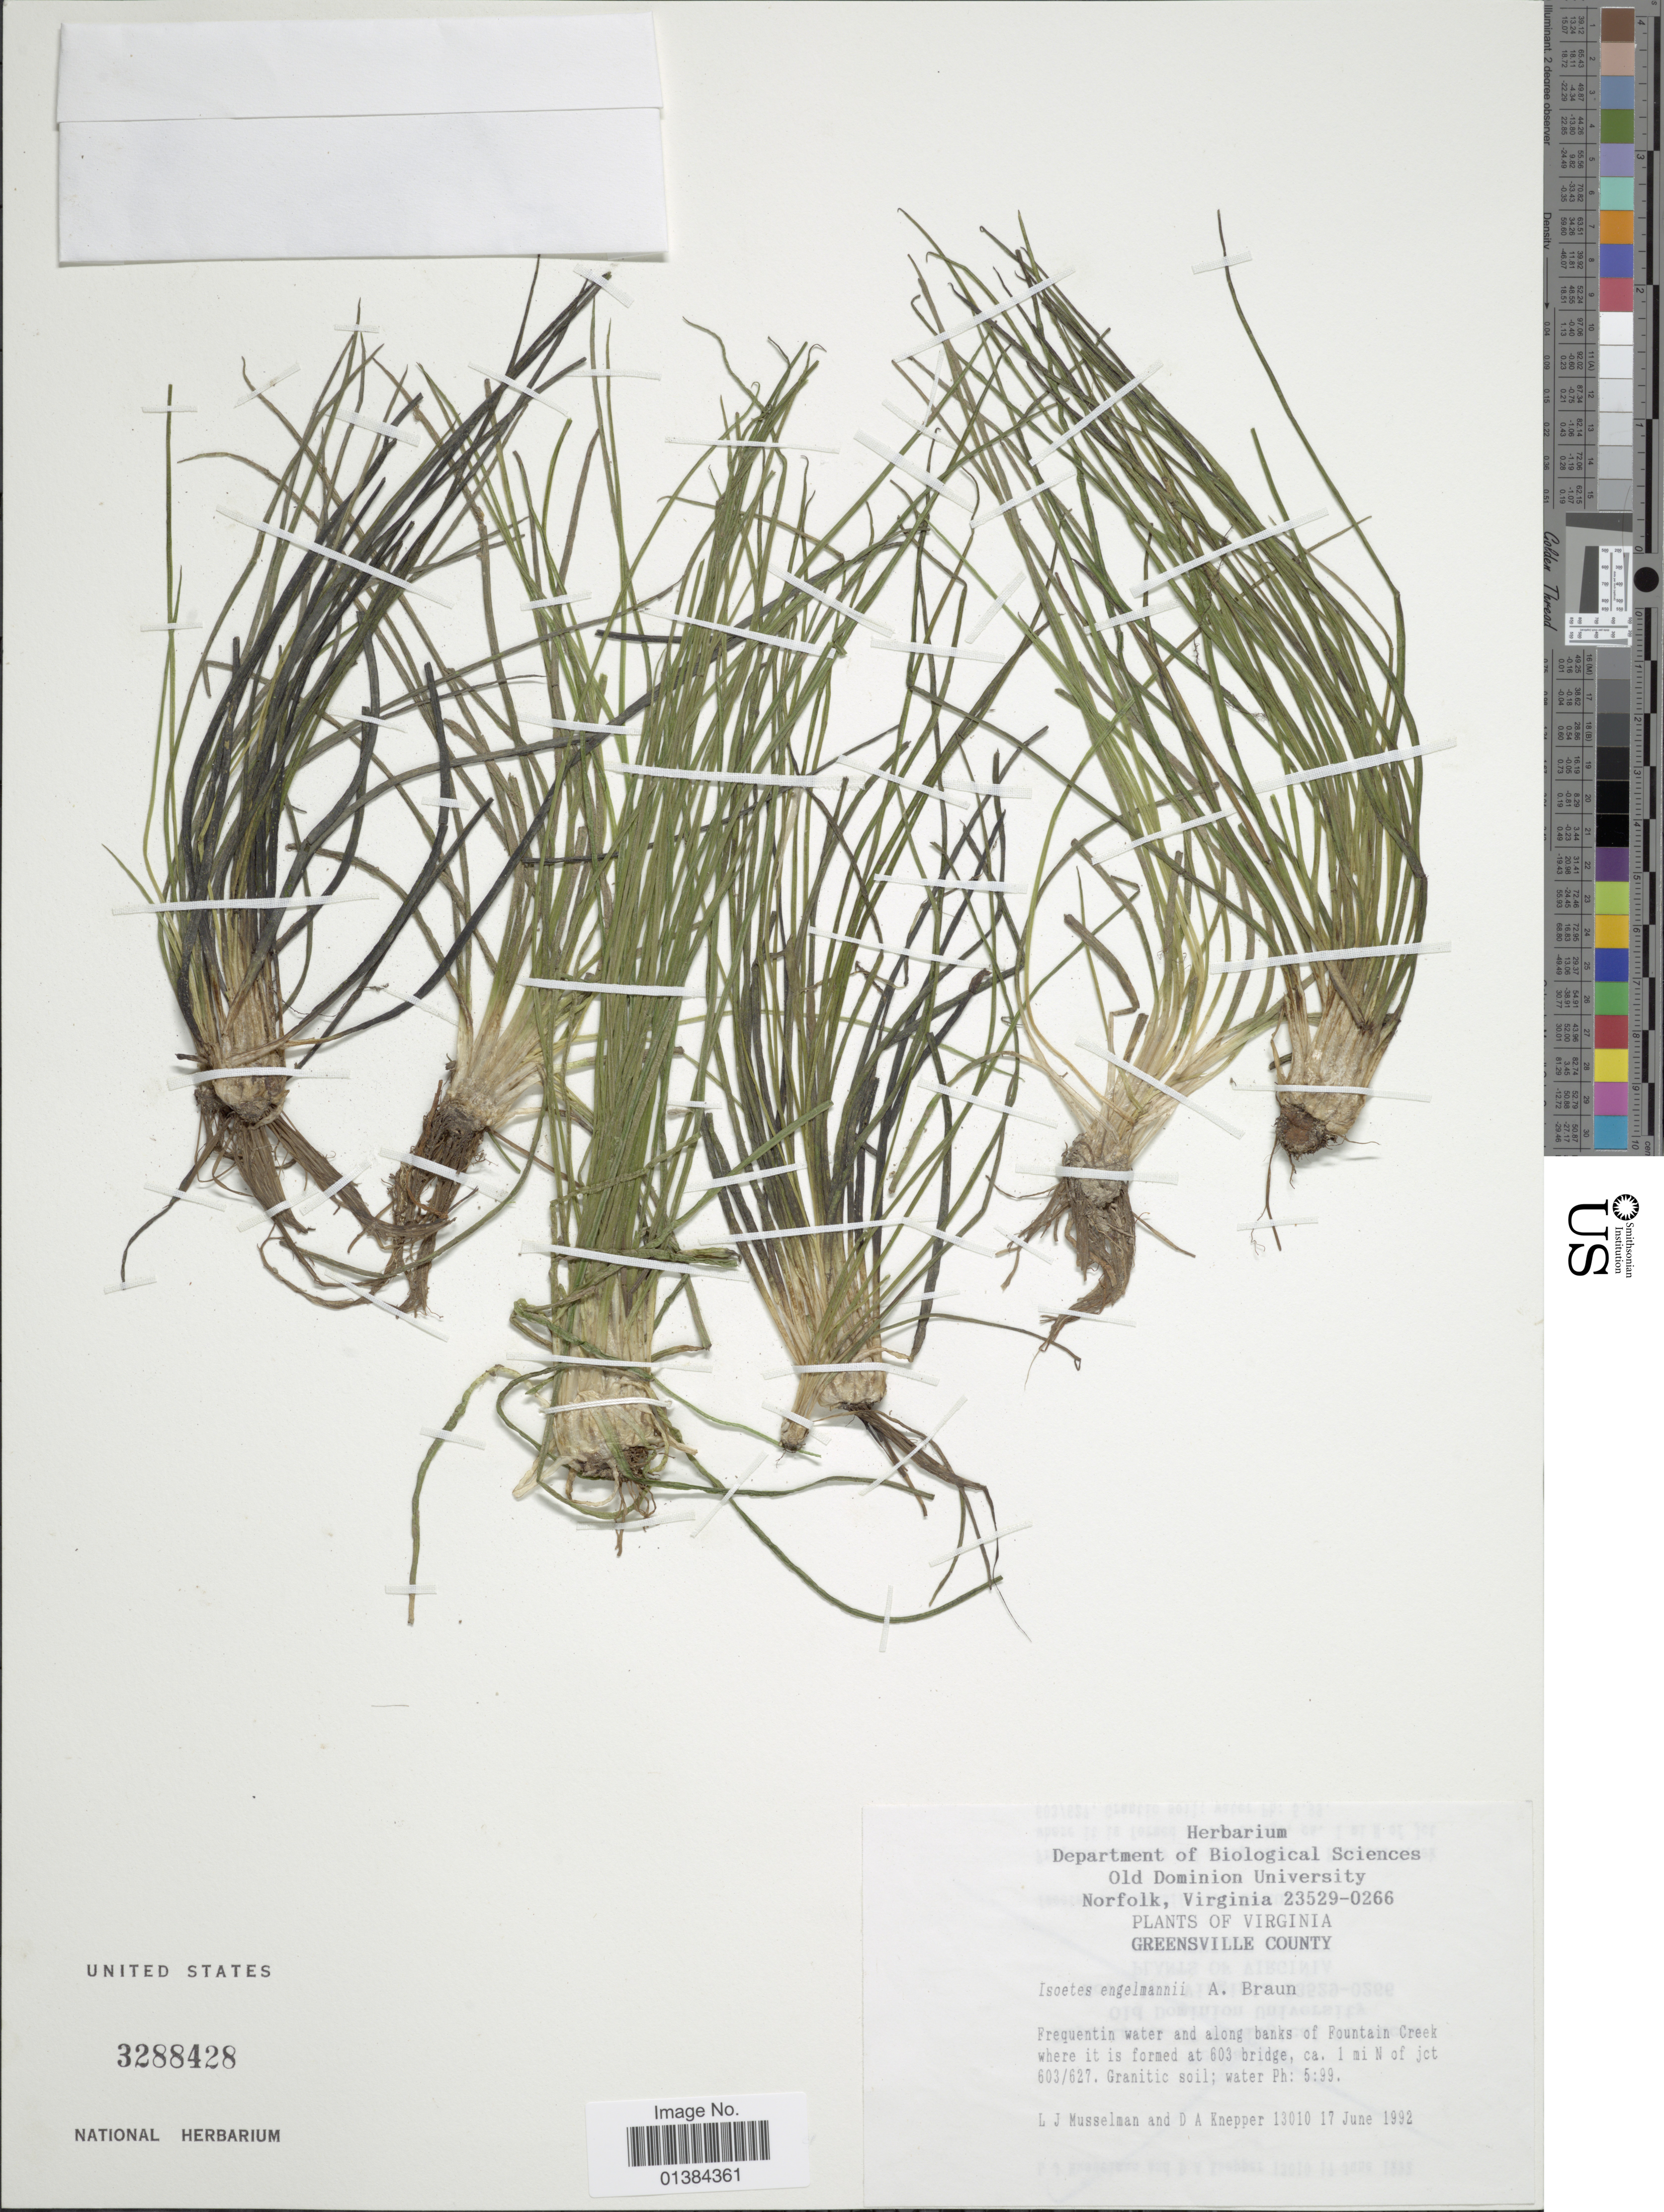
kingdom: Plantae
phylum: Tracheophyta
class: Lycopodiopsida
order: Isoetales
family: Isoetaceae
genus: Isoetes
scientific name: Isoetes engelmannii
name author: A. Braun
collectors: L. J. Musselman & D. A. Knepper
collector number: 13010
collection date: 1992-06-17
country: United States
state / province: Virginia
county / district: Greensville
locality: Greensville County. Frequentin water and along banks of Fountain Creek where it is formed at 603 bridge, ca. 1 mi N of jct 603/627.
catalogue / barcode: US 3288428